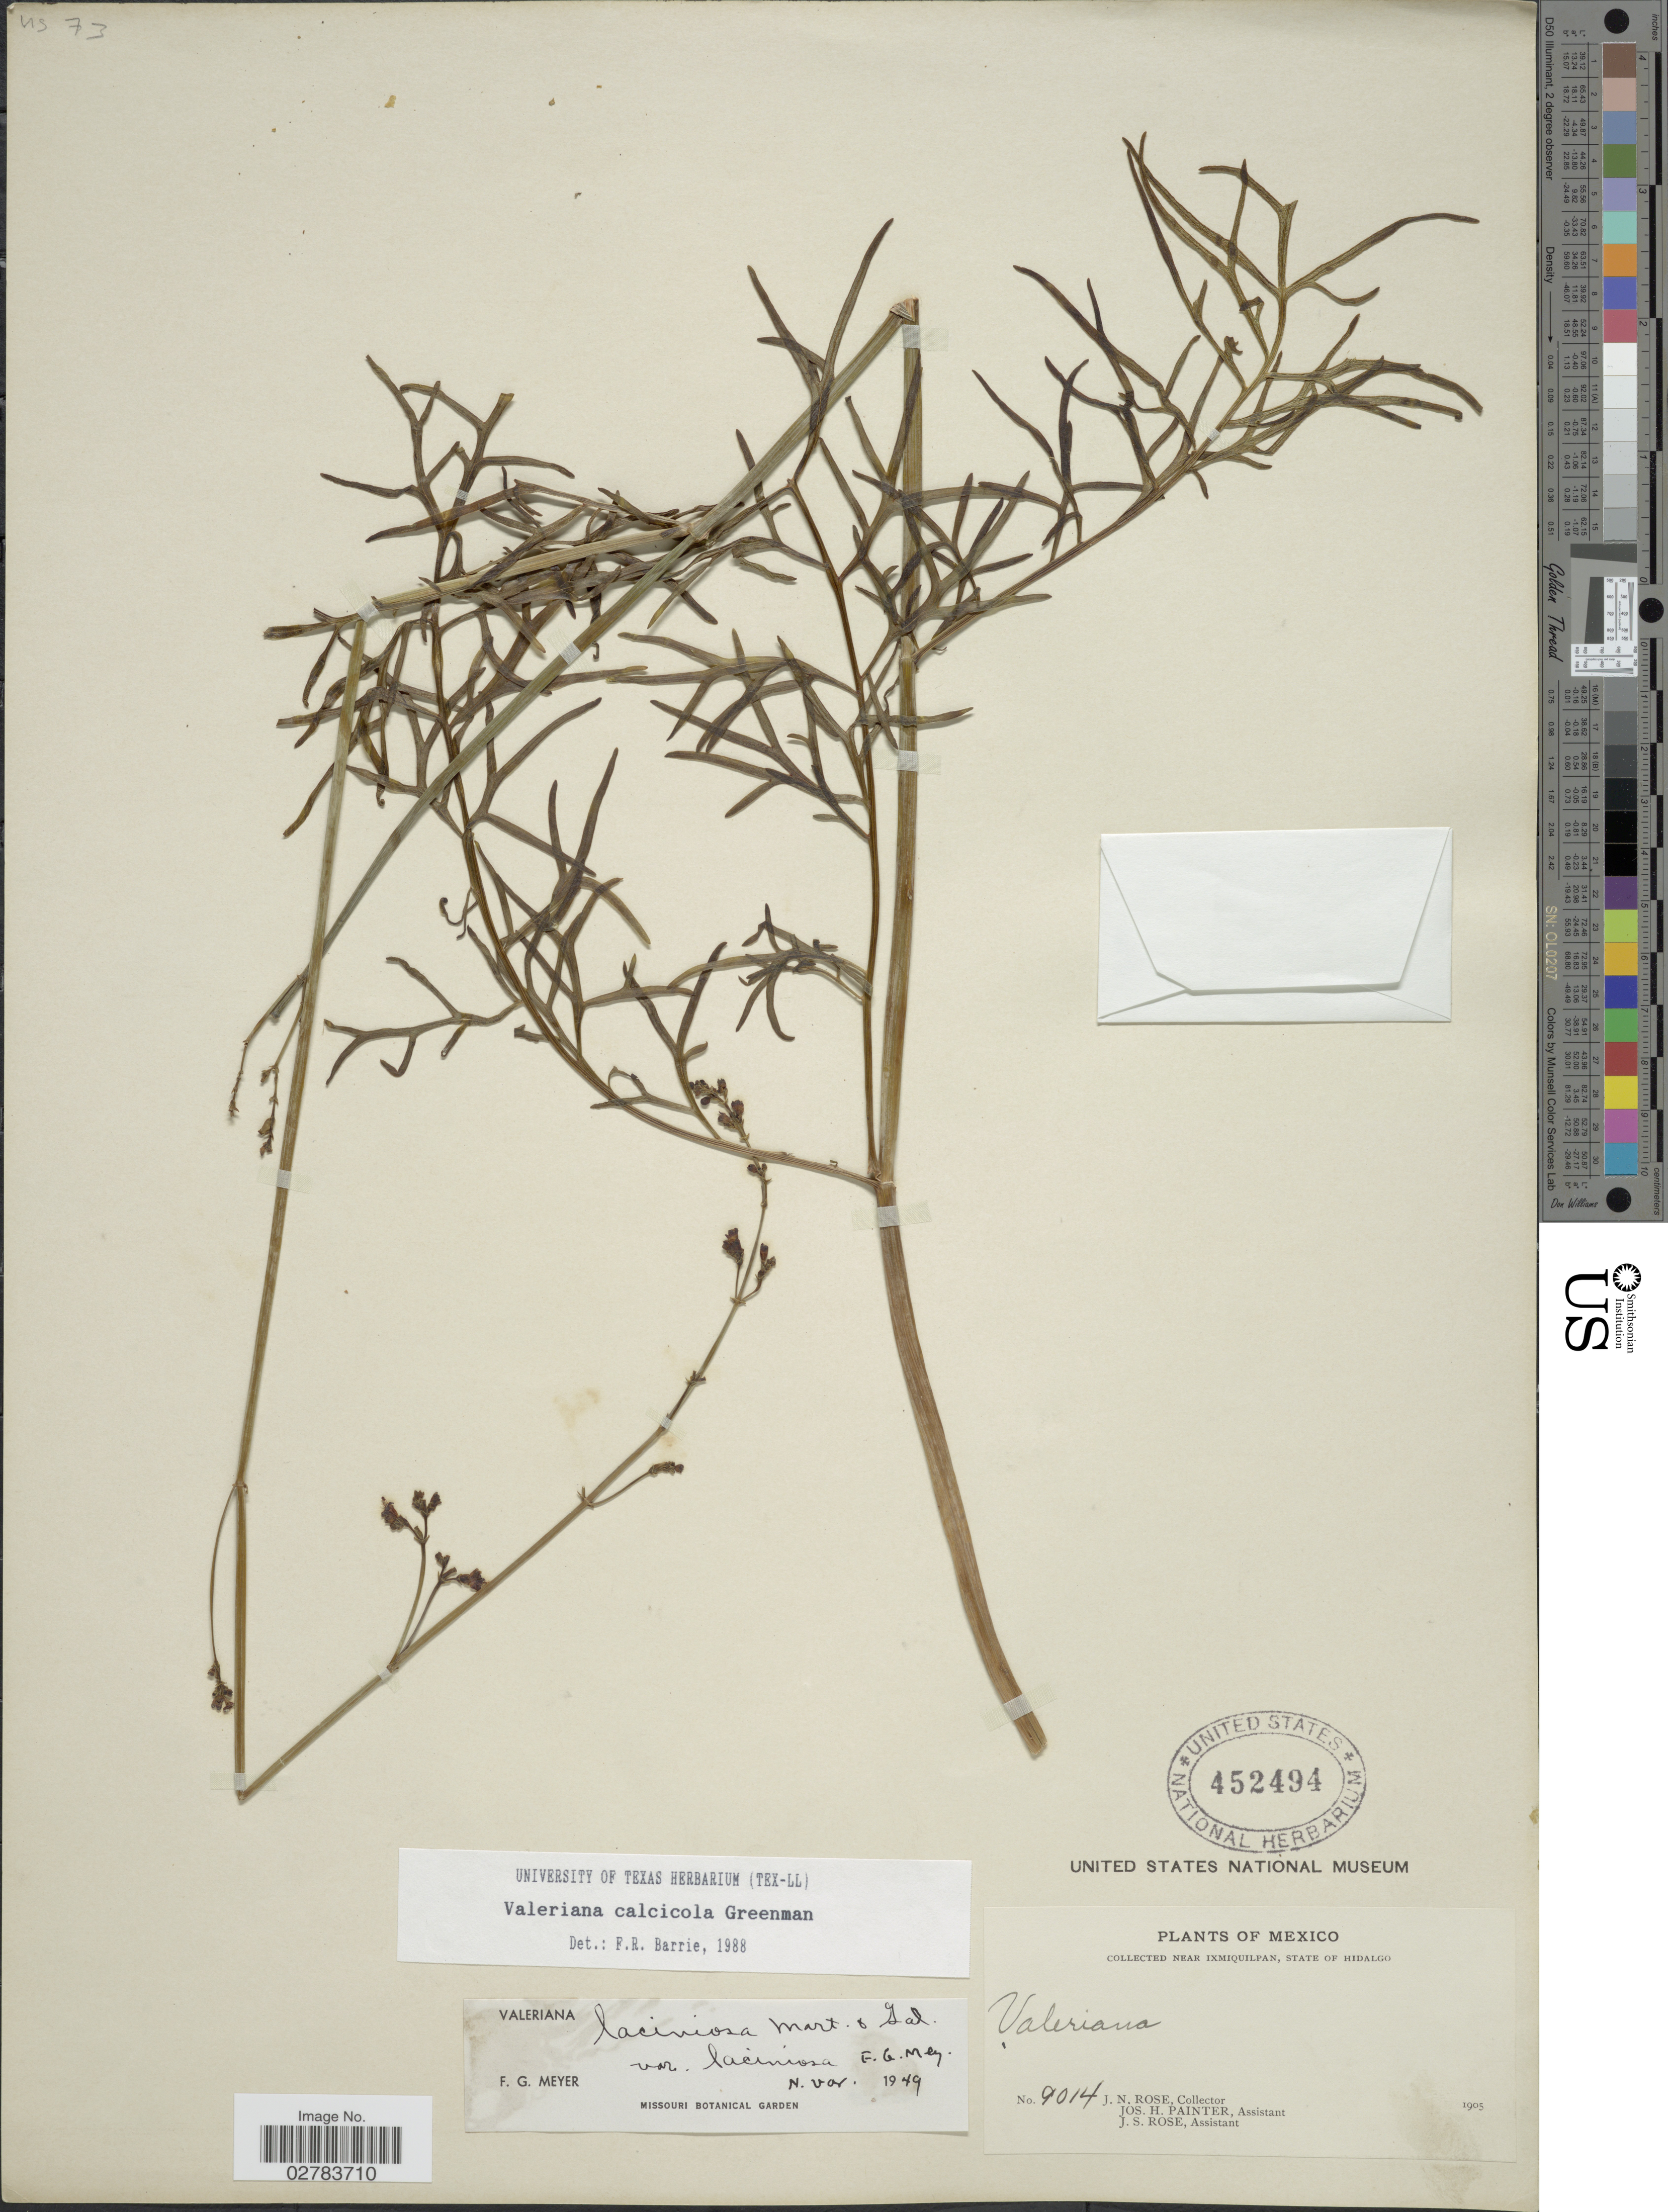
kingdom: Plantae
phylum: Tracheophyta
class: Magnoliopsida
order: Dipsacales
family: Caprifoliaceae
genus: Valeriana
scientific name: Valeriana calcicola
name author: Greenm.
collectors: J. N. Rose, J. H. Painter & J. S. Rose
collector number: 9014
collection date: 1905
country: Mexico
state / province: Hidalgo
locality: Near Ixmiquilpan.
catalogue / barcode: US 452494